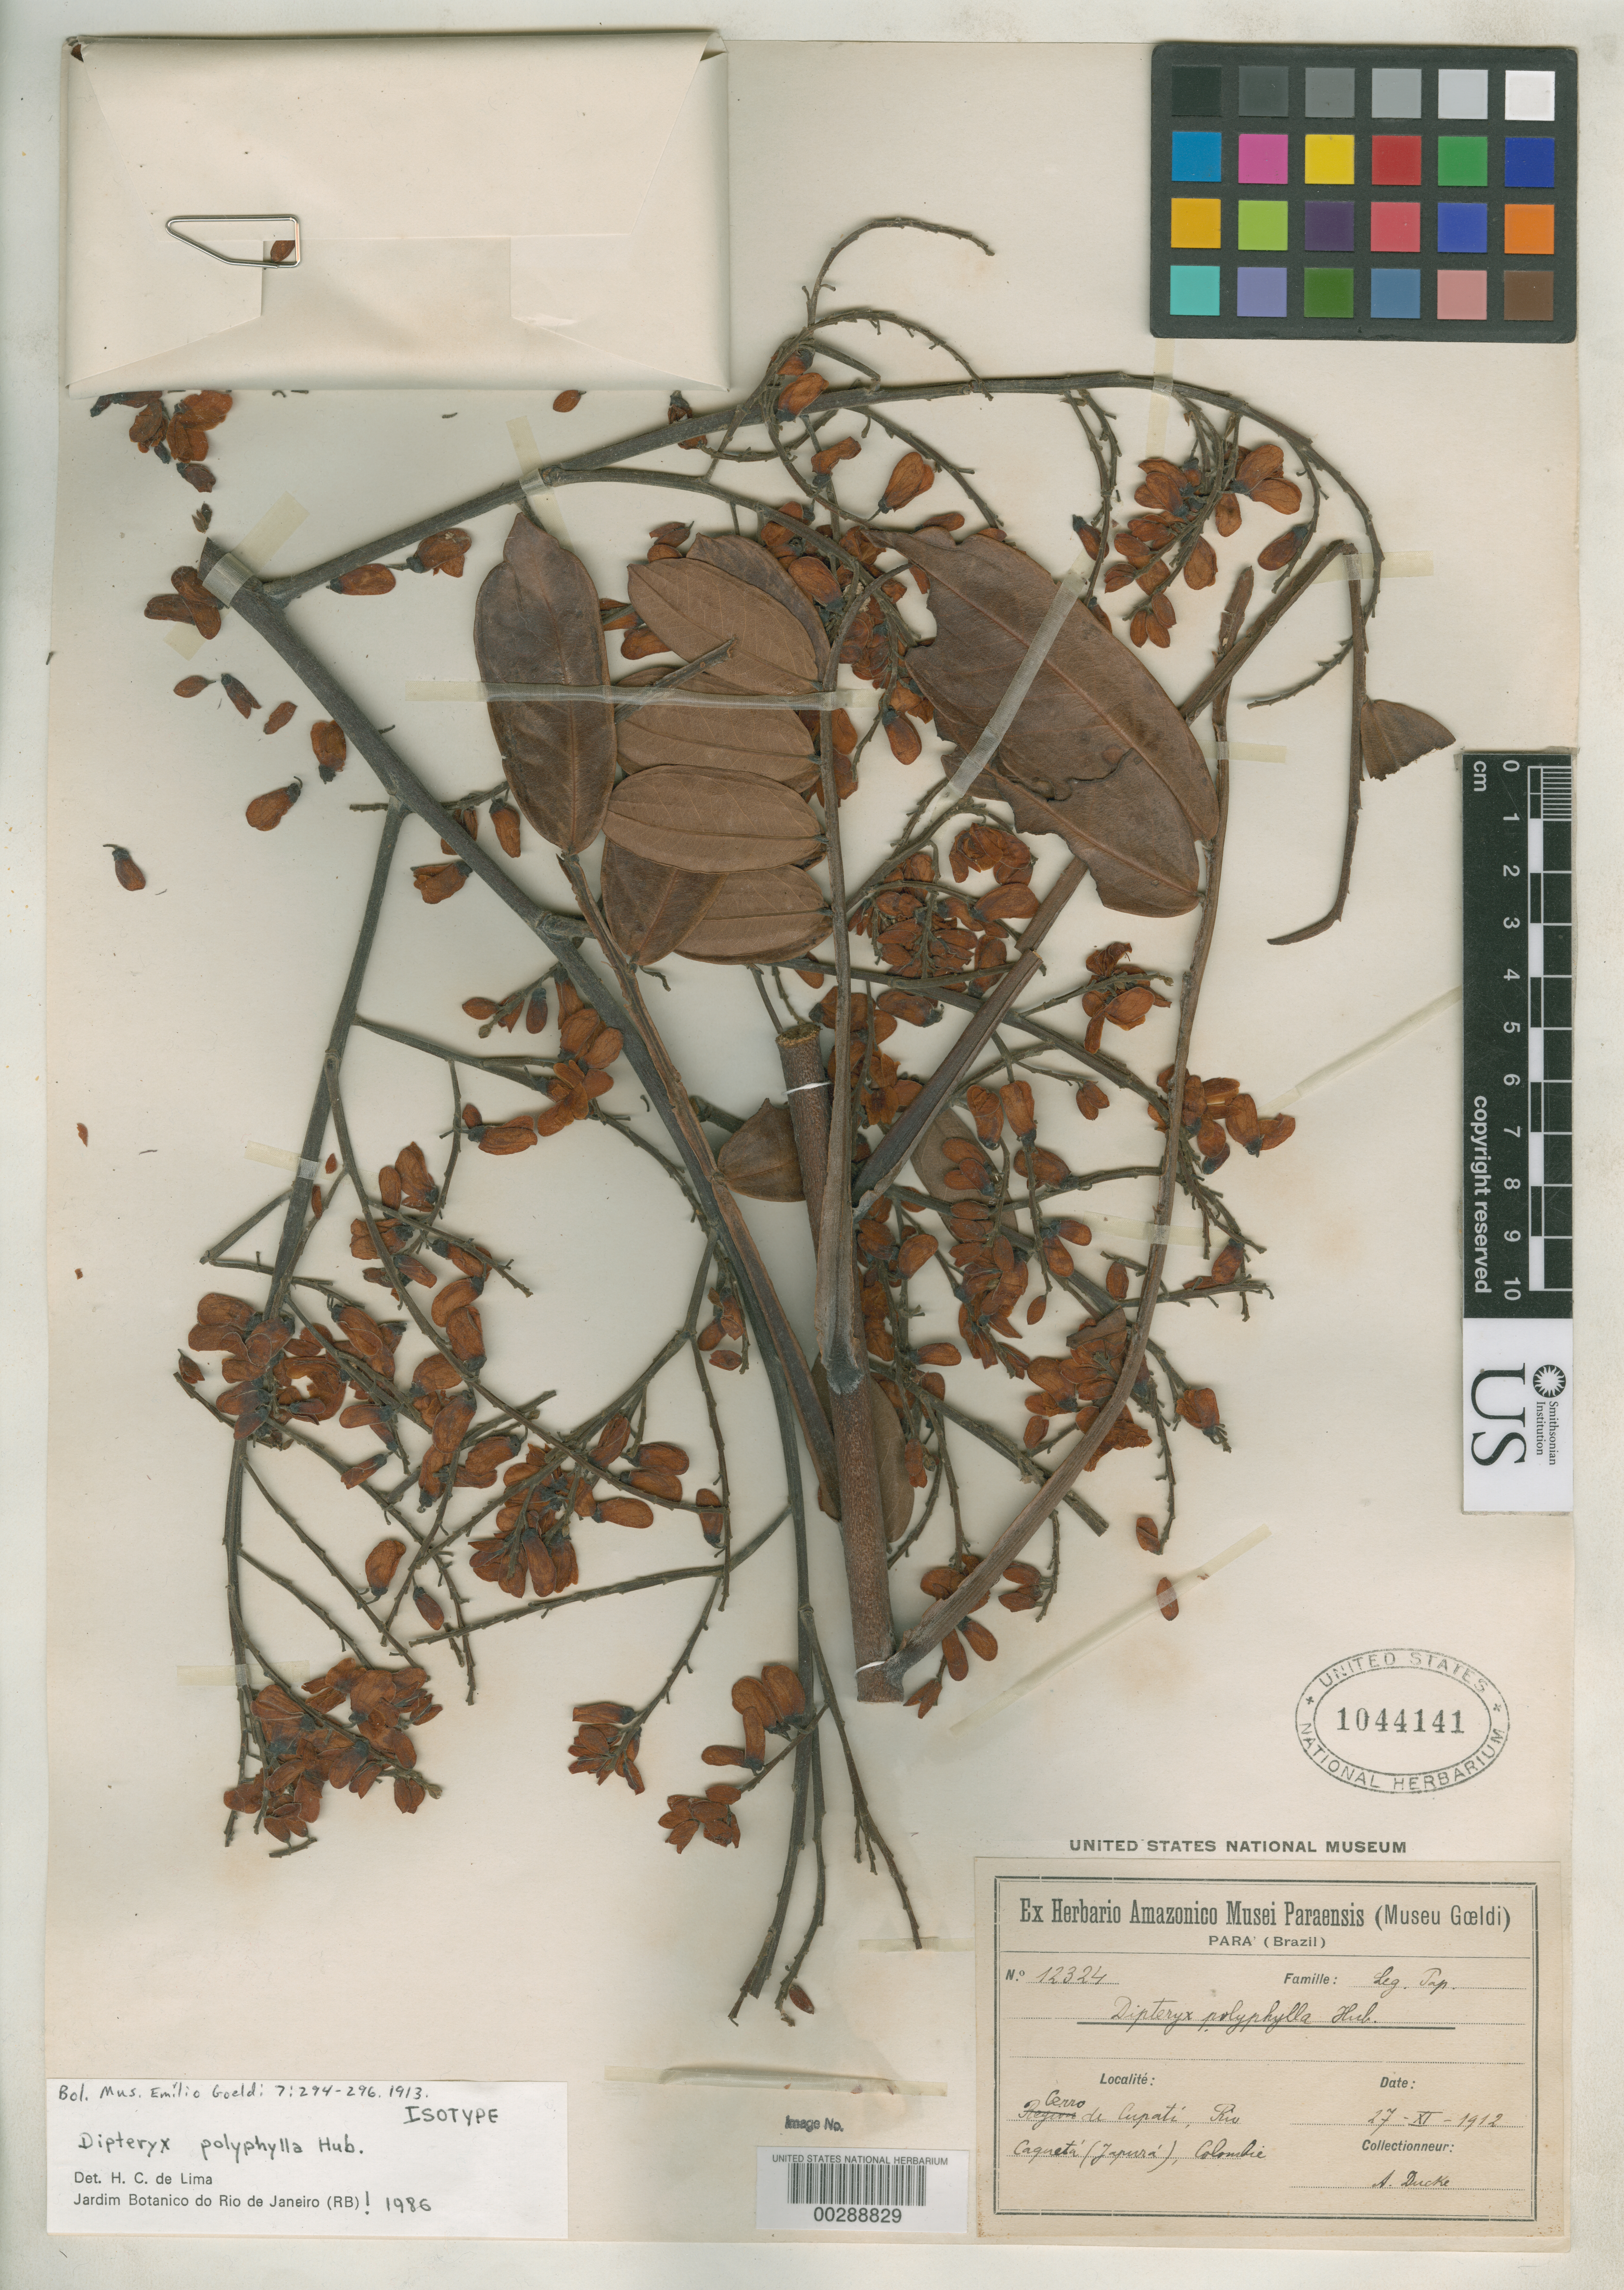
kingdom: Plantae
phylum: Tracheophyta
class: Magnoliopsida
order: Fabales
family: Fabaceae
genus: Dipteryx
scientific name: Dipteryx polyphylla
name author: Huber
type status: Isotype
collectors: A. Ducke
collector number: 12324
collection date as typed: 27 Nov 1912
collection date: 1912-11-27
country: Colombia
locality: Cerro de Cupati, Rio Caqueta (Japura).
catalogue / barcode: US 1044141